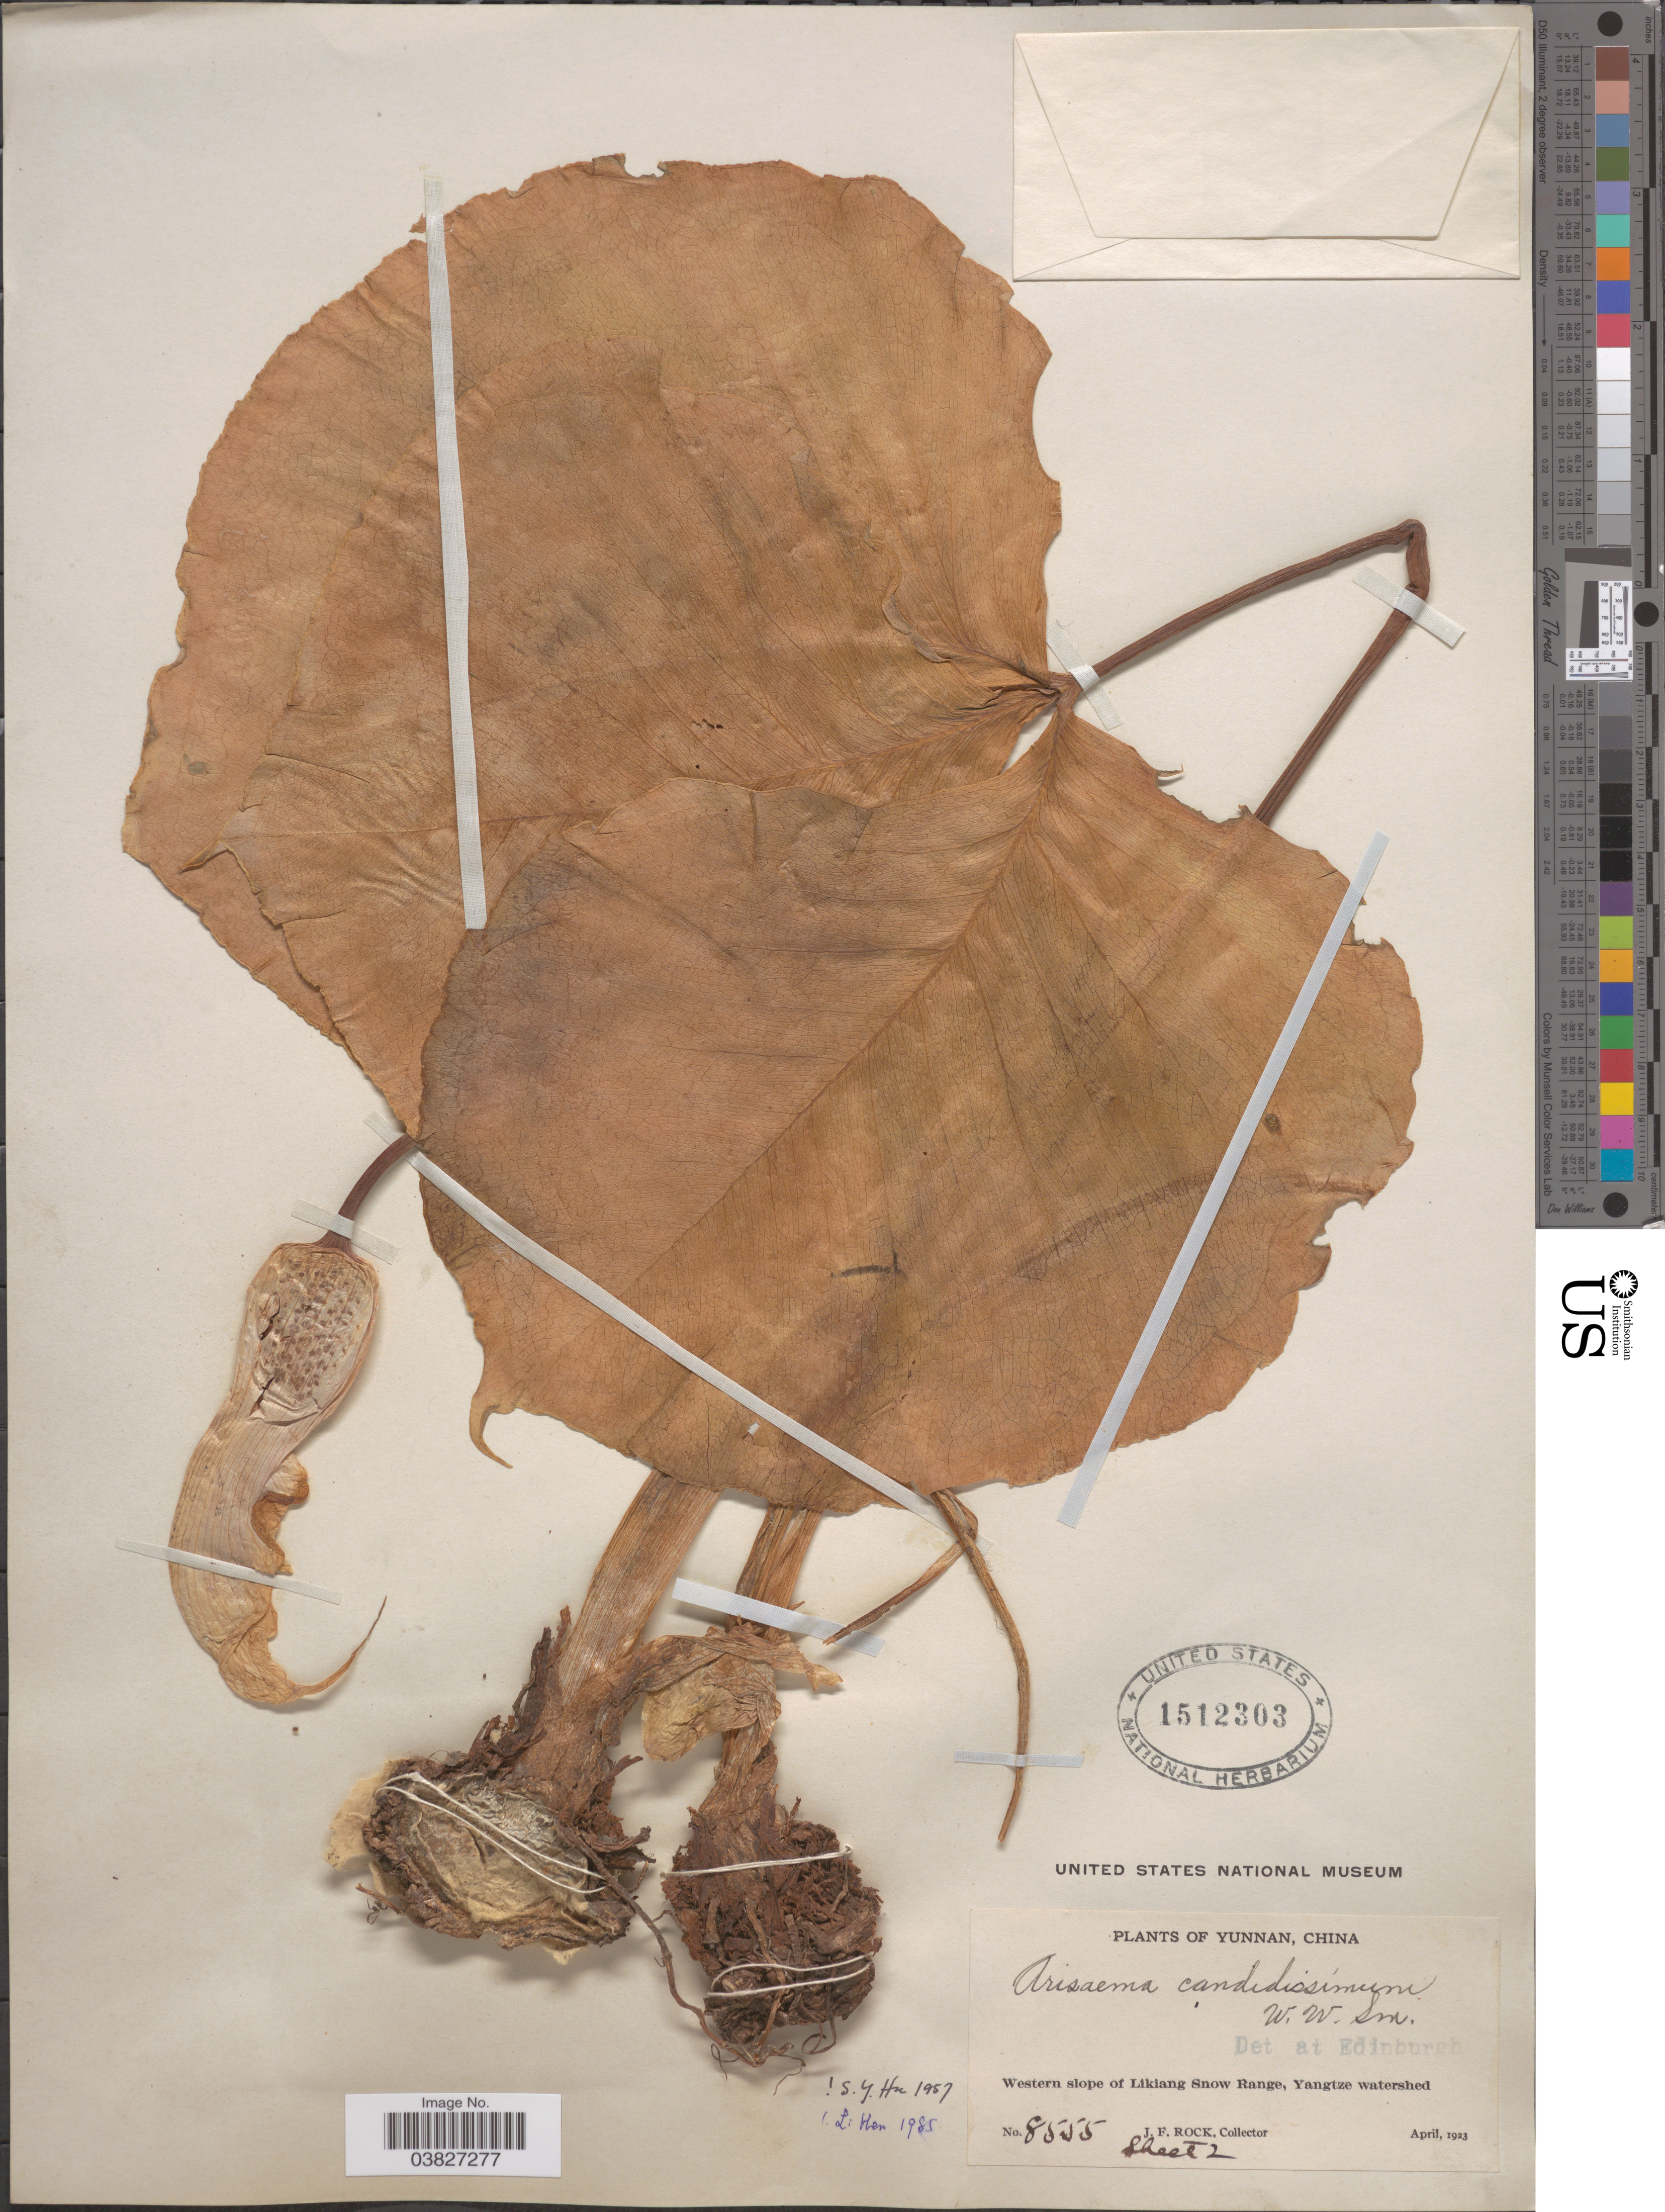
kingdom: Plantae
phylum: Tracheophyta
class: Liliopsida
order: Alismatales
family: Araceae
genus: Arisaema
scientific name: Arisaema candidissimum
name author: W.W. Sm.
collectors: J. Rock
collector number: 8555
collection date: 1923-04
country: China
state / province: Yunnan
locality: Western slope of Likiang Snow Range, Yangtze watershed.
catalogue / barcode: US 1512303